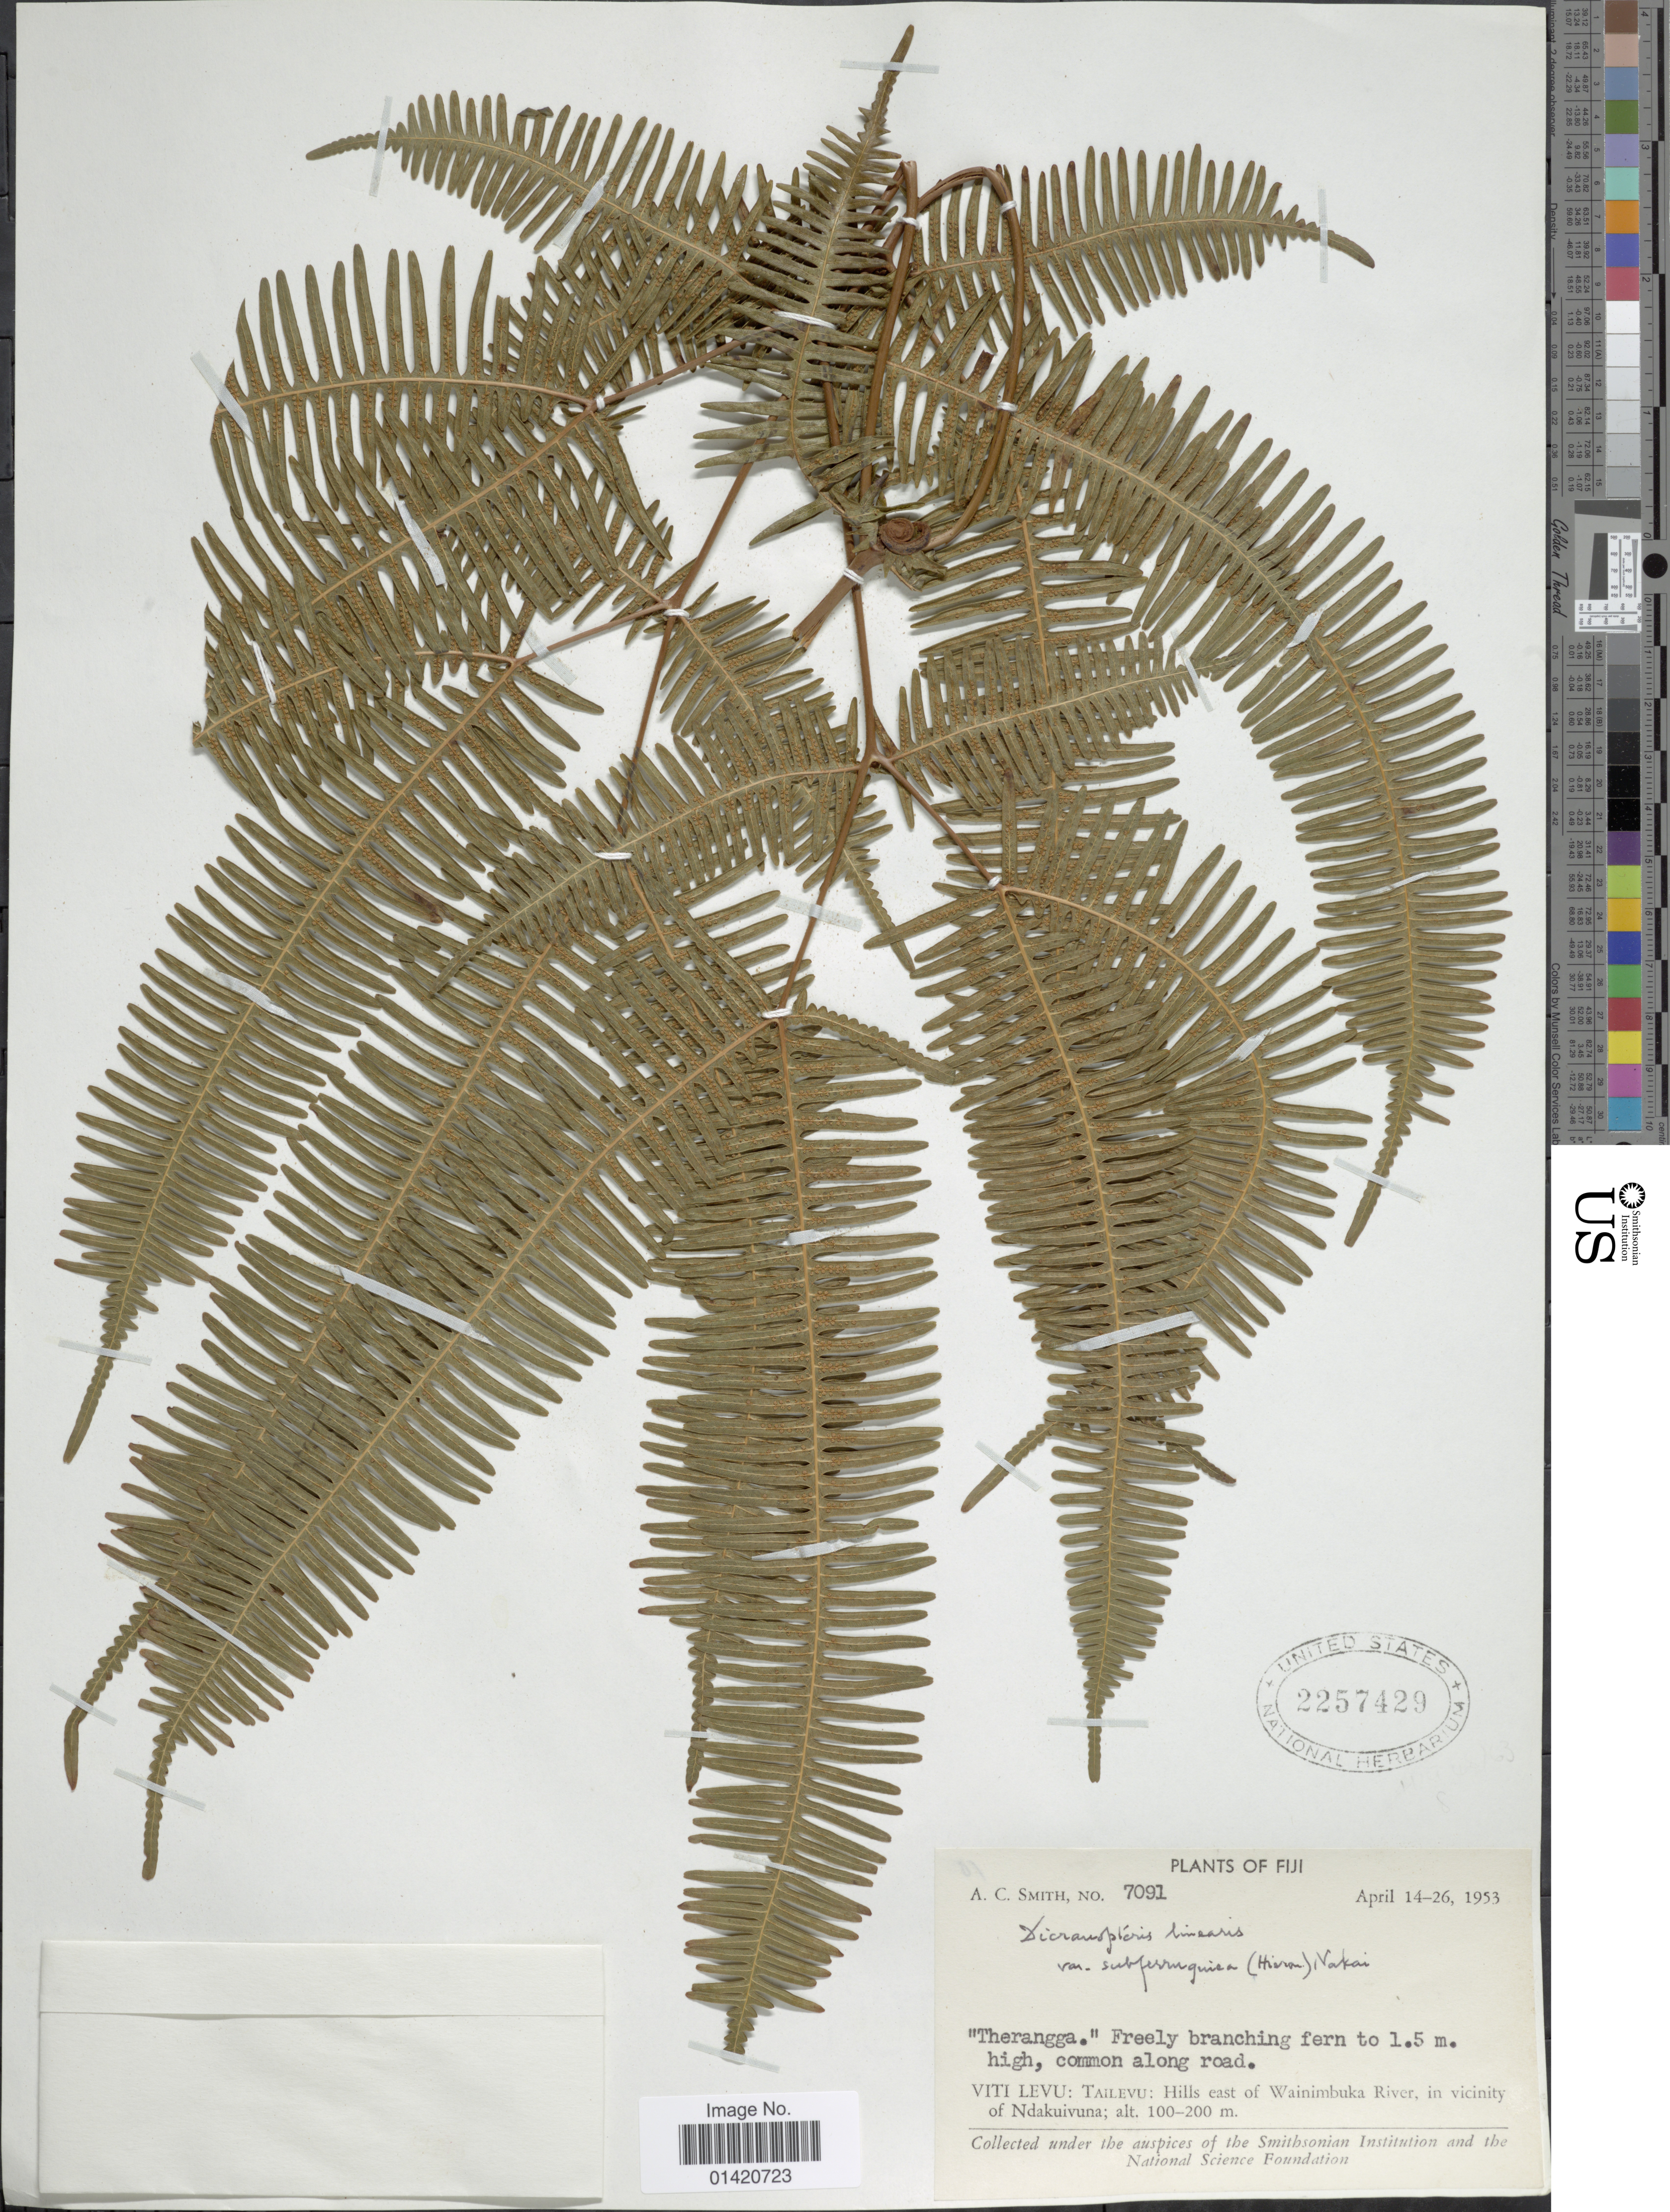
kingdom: Plantae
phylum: Tracheophyta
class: Polypodiopsida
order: Gleicheniales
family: Gleicheniaceae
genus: Dicranopteris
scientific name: Dicranopteris linearis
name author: (Burm. f.) Underw.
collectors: A. C. Smith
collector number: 7091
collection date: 1953-04-14/1953-04-26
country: Fiji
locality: Viti Levu: Tailevu: Hills east of Wainimbuka River, in vicinity of Ndakuivuna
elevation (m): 100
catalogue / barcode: US 2257429